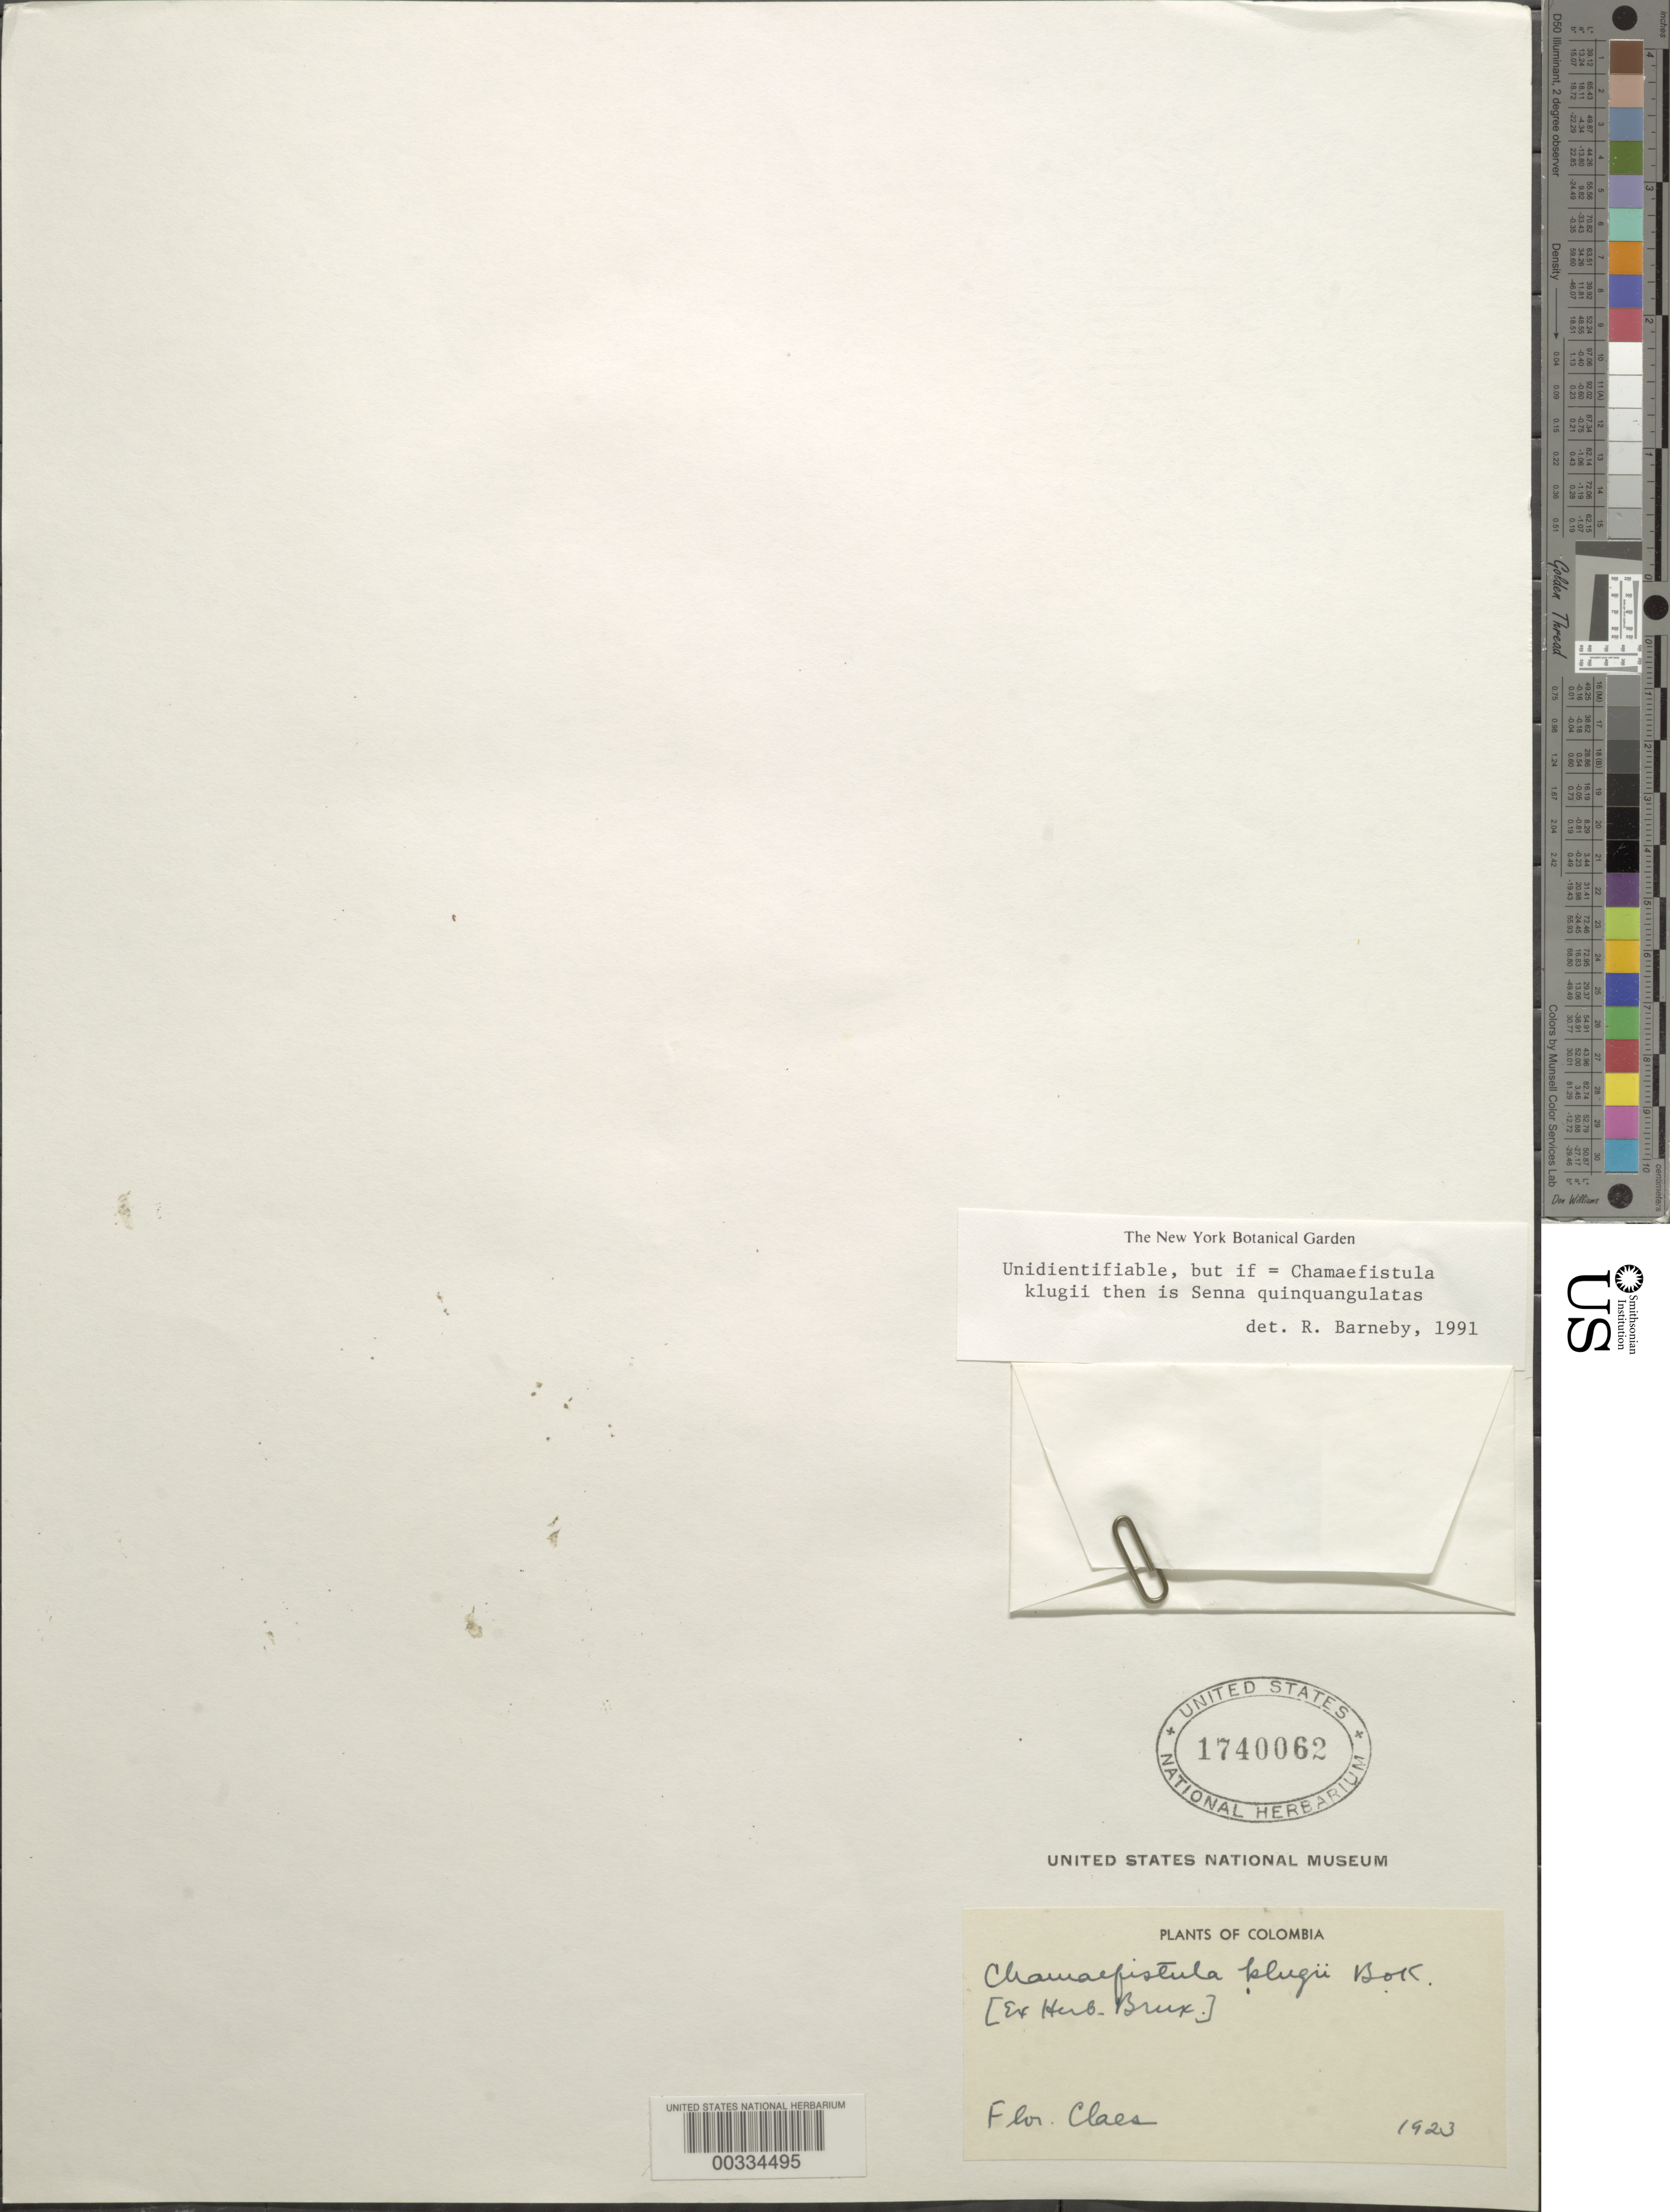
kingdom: Plantae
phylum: Tracheophyta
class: Magnoliopsida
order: Fabales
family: Fabaceae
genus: Senna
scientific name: Senna quinquangulata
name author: (Rich.) H.S. Irwin & Barneby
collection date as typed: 1923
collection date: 1923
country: Colombia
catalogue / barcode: US 1740062